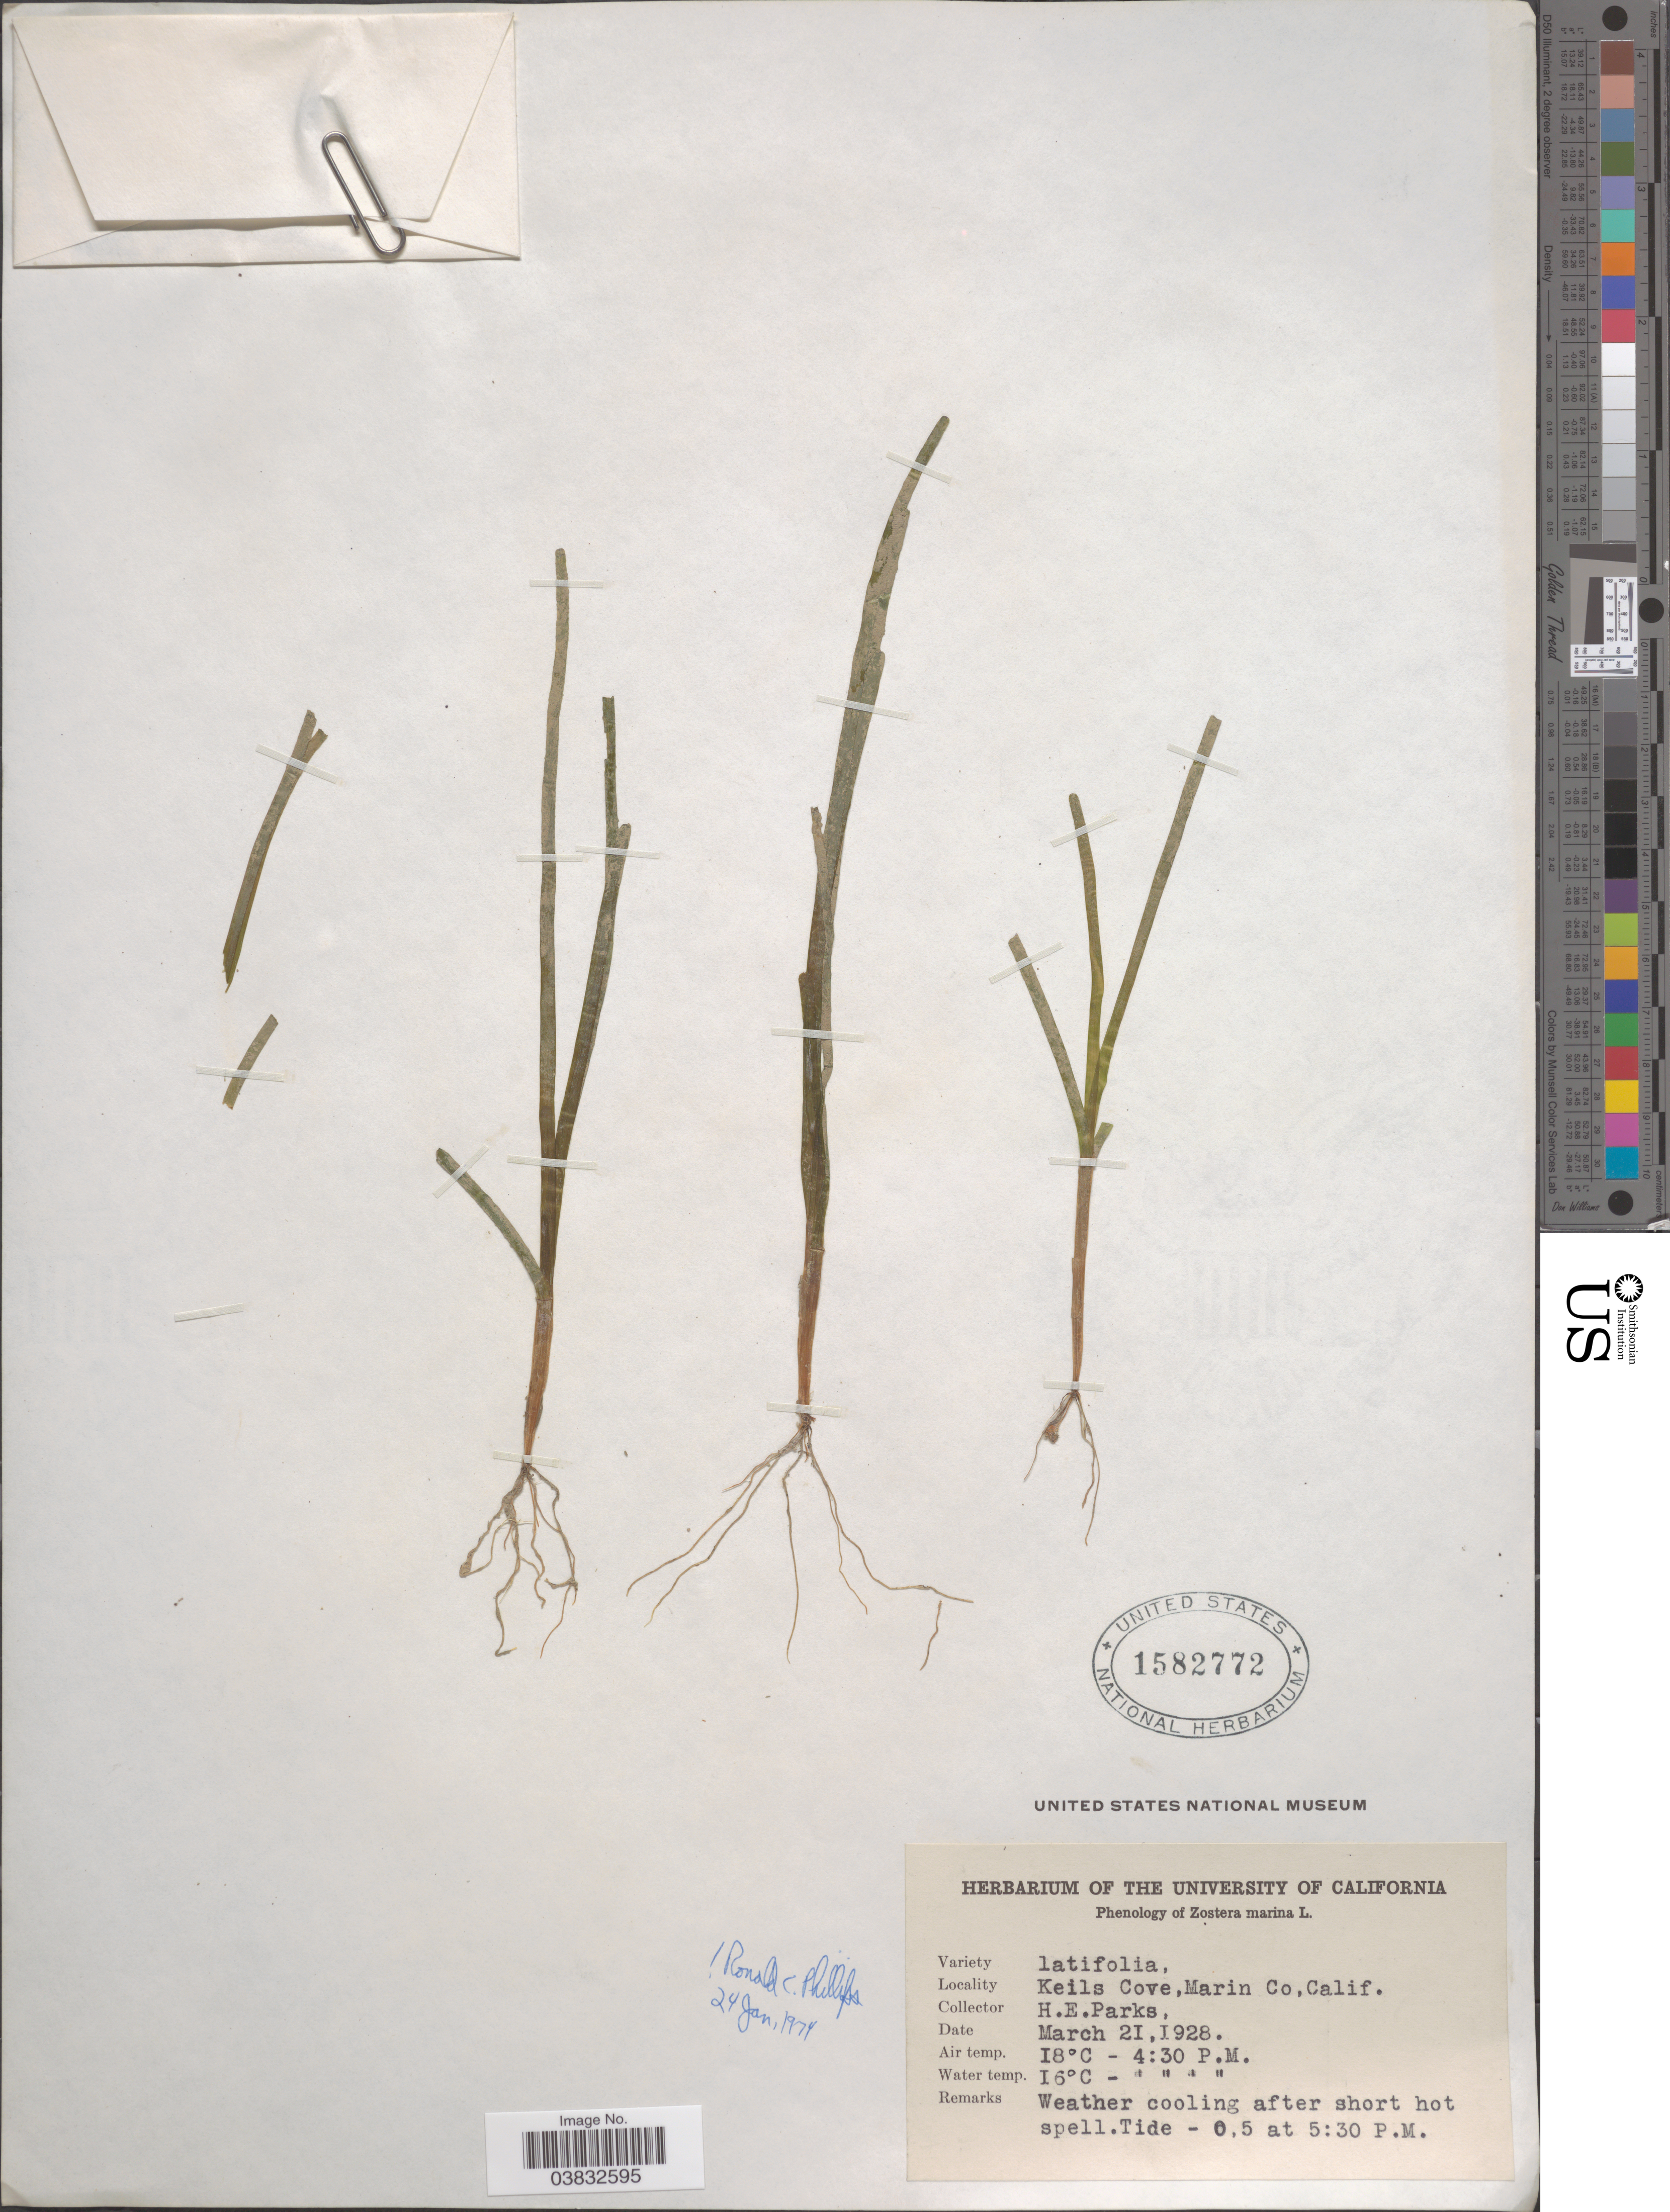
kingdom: Plantae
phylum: Tracheophyta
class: Liliopsida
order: Alismatales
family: Zosteraceae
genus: Zostera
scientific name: Zostera marina var. latifolia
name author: L.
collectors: H. E. Parks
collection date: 1928-03-21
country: United States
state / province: California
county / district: Marin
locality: Keils Cove, Marin Co.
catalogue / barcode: US 1582772